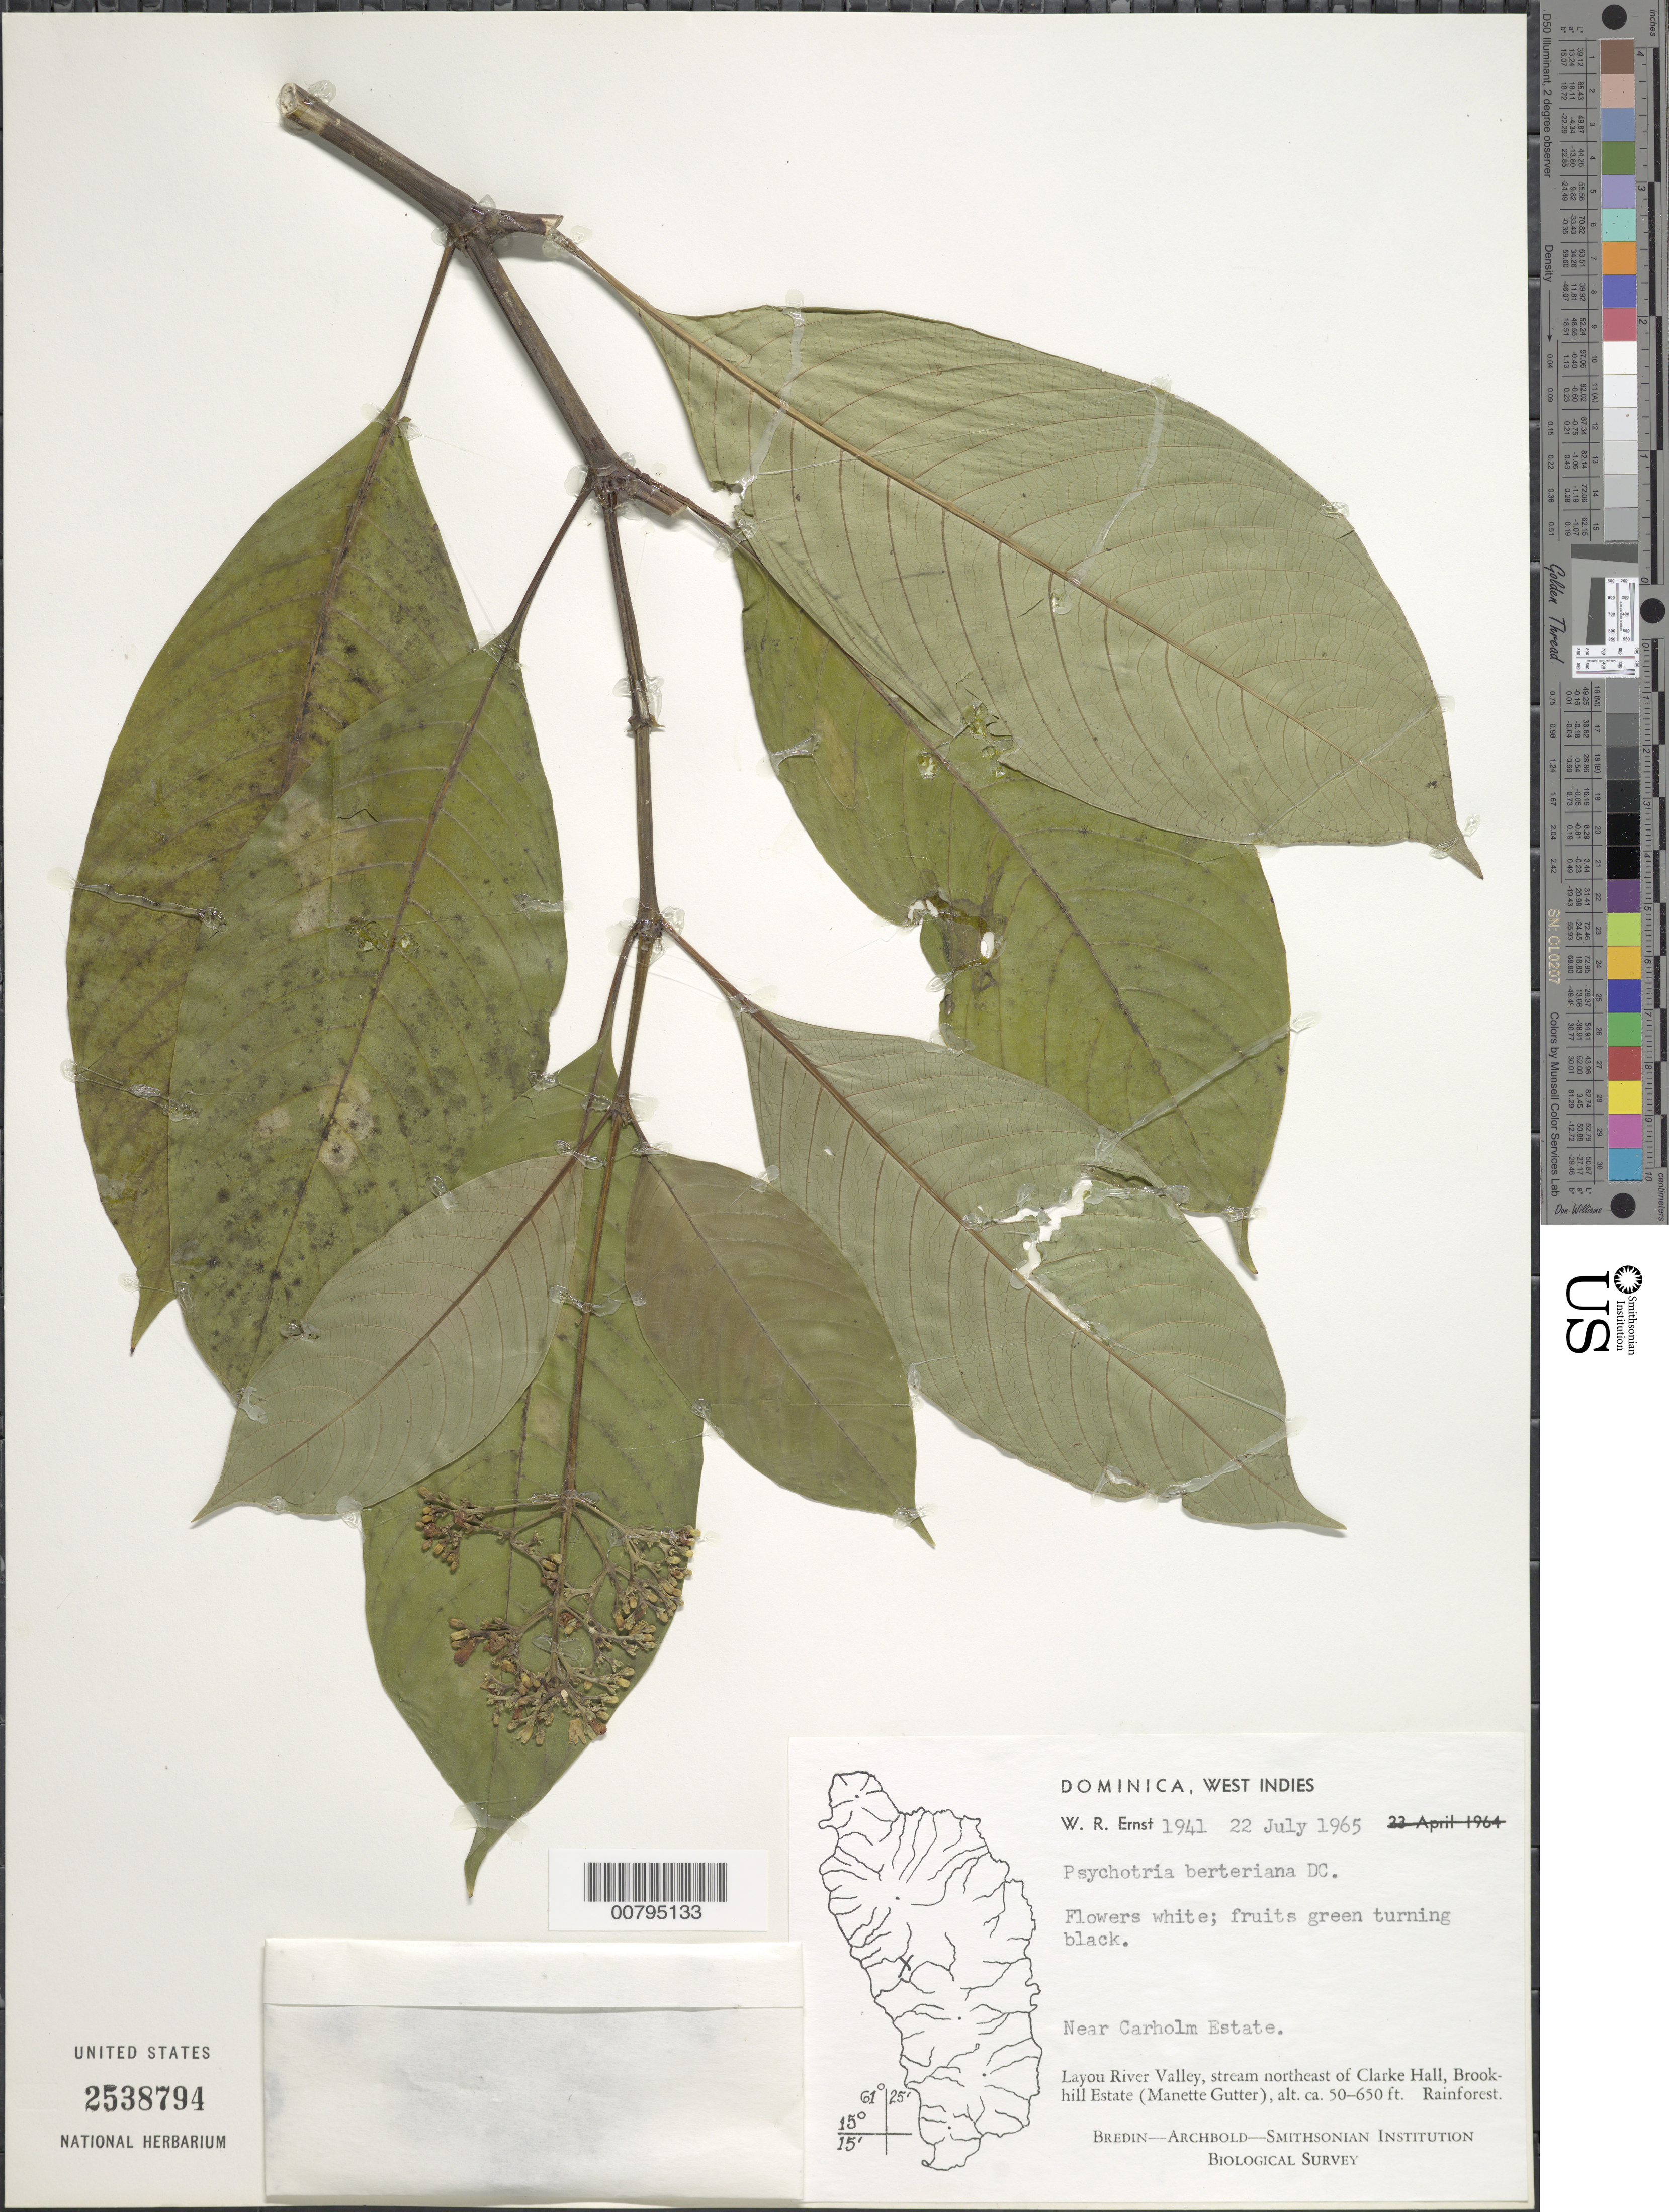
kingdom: Plantae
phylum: Tracheophyta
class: Magnoliopsida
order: Gentianales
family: Rubiaceae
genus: Psychotria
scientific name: Psychotria berteroana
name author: DC.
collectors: W. R. Ernst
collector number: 1941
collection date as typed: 22 Jul 1965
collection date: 1965-07-22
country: Dominica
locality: Layou River Valley, stream northeast of Clarke Hall, Brookhill Estate (Manette Gutter). Near Carholm Estate.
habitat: Rainforest, near stream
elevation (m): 15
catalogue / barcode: US 2538794